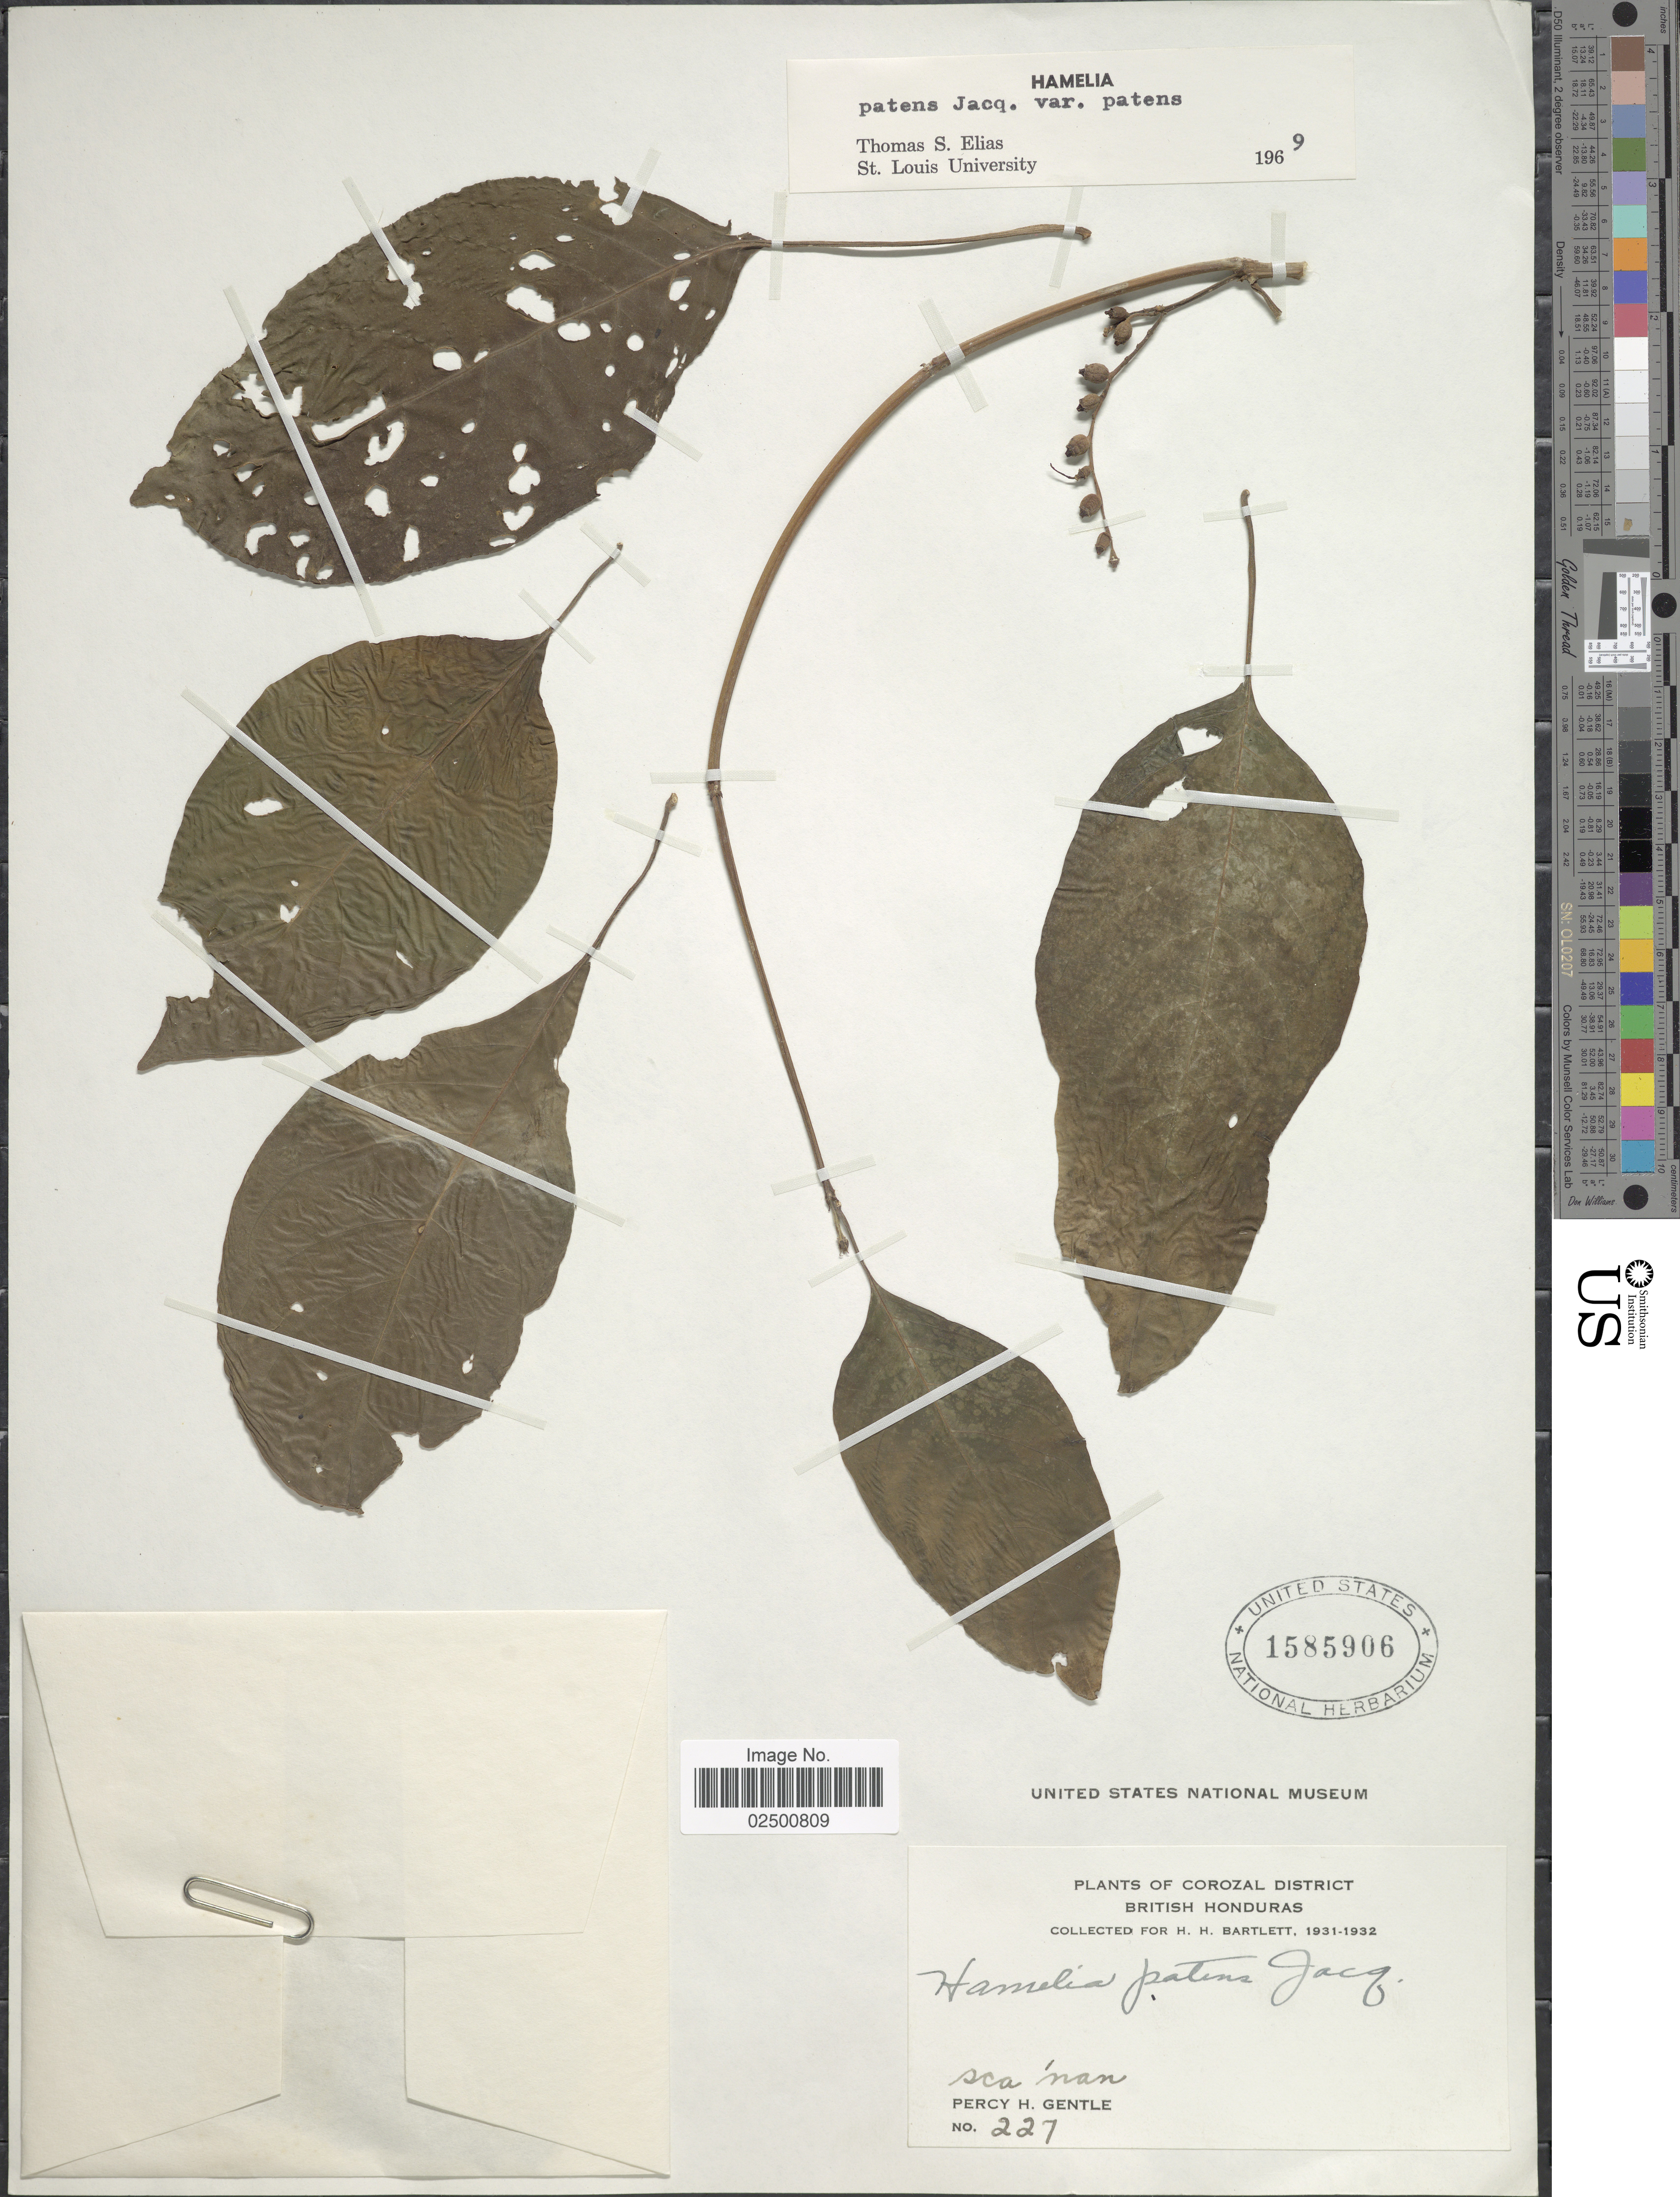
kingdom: Plantae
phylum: Tracheophyta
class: Magnoliopsida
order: Gentianales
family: Rubiaceae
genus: Hamelia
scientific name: Hamelia patens var. patens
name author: Jacq.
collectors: P. H. Gentle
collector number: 227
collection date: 1931/1932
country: Belize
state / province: Corozal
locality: Corozal District, British Honduras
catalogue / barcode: US 1585906